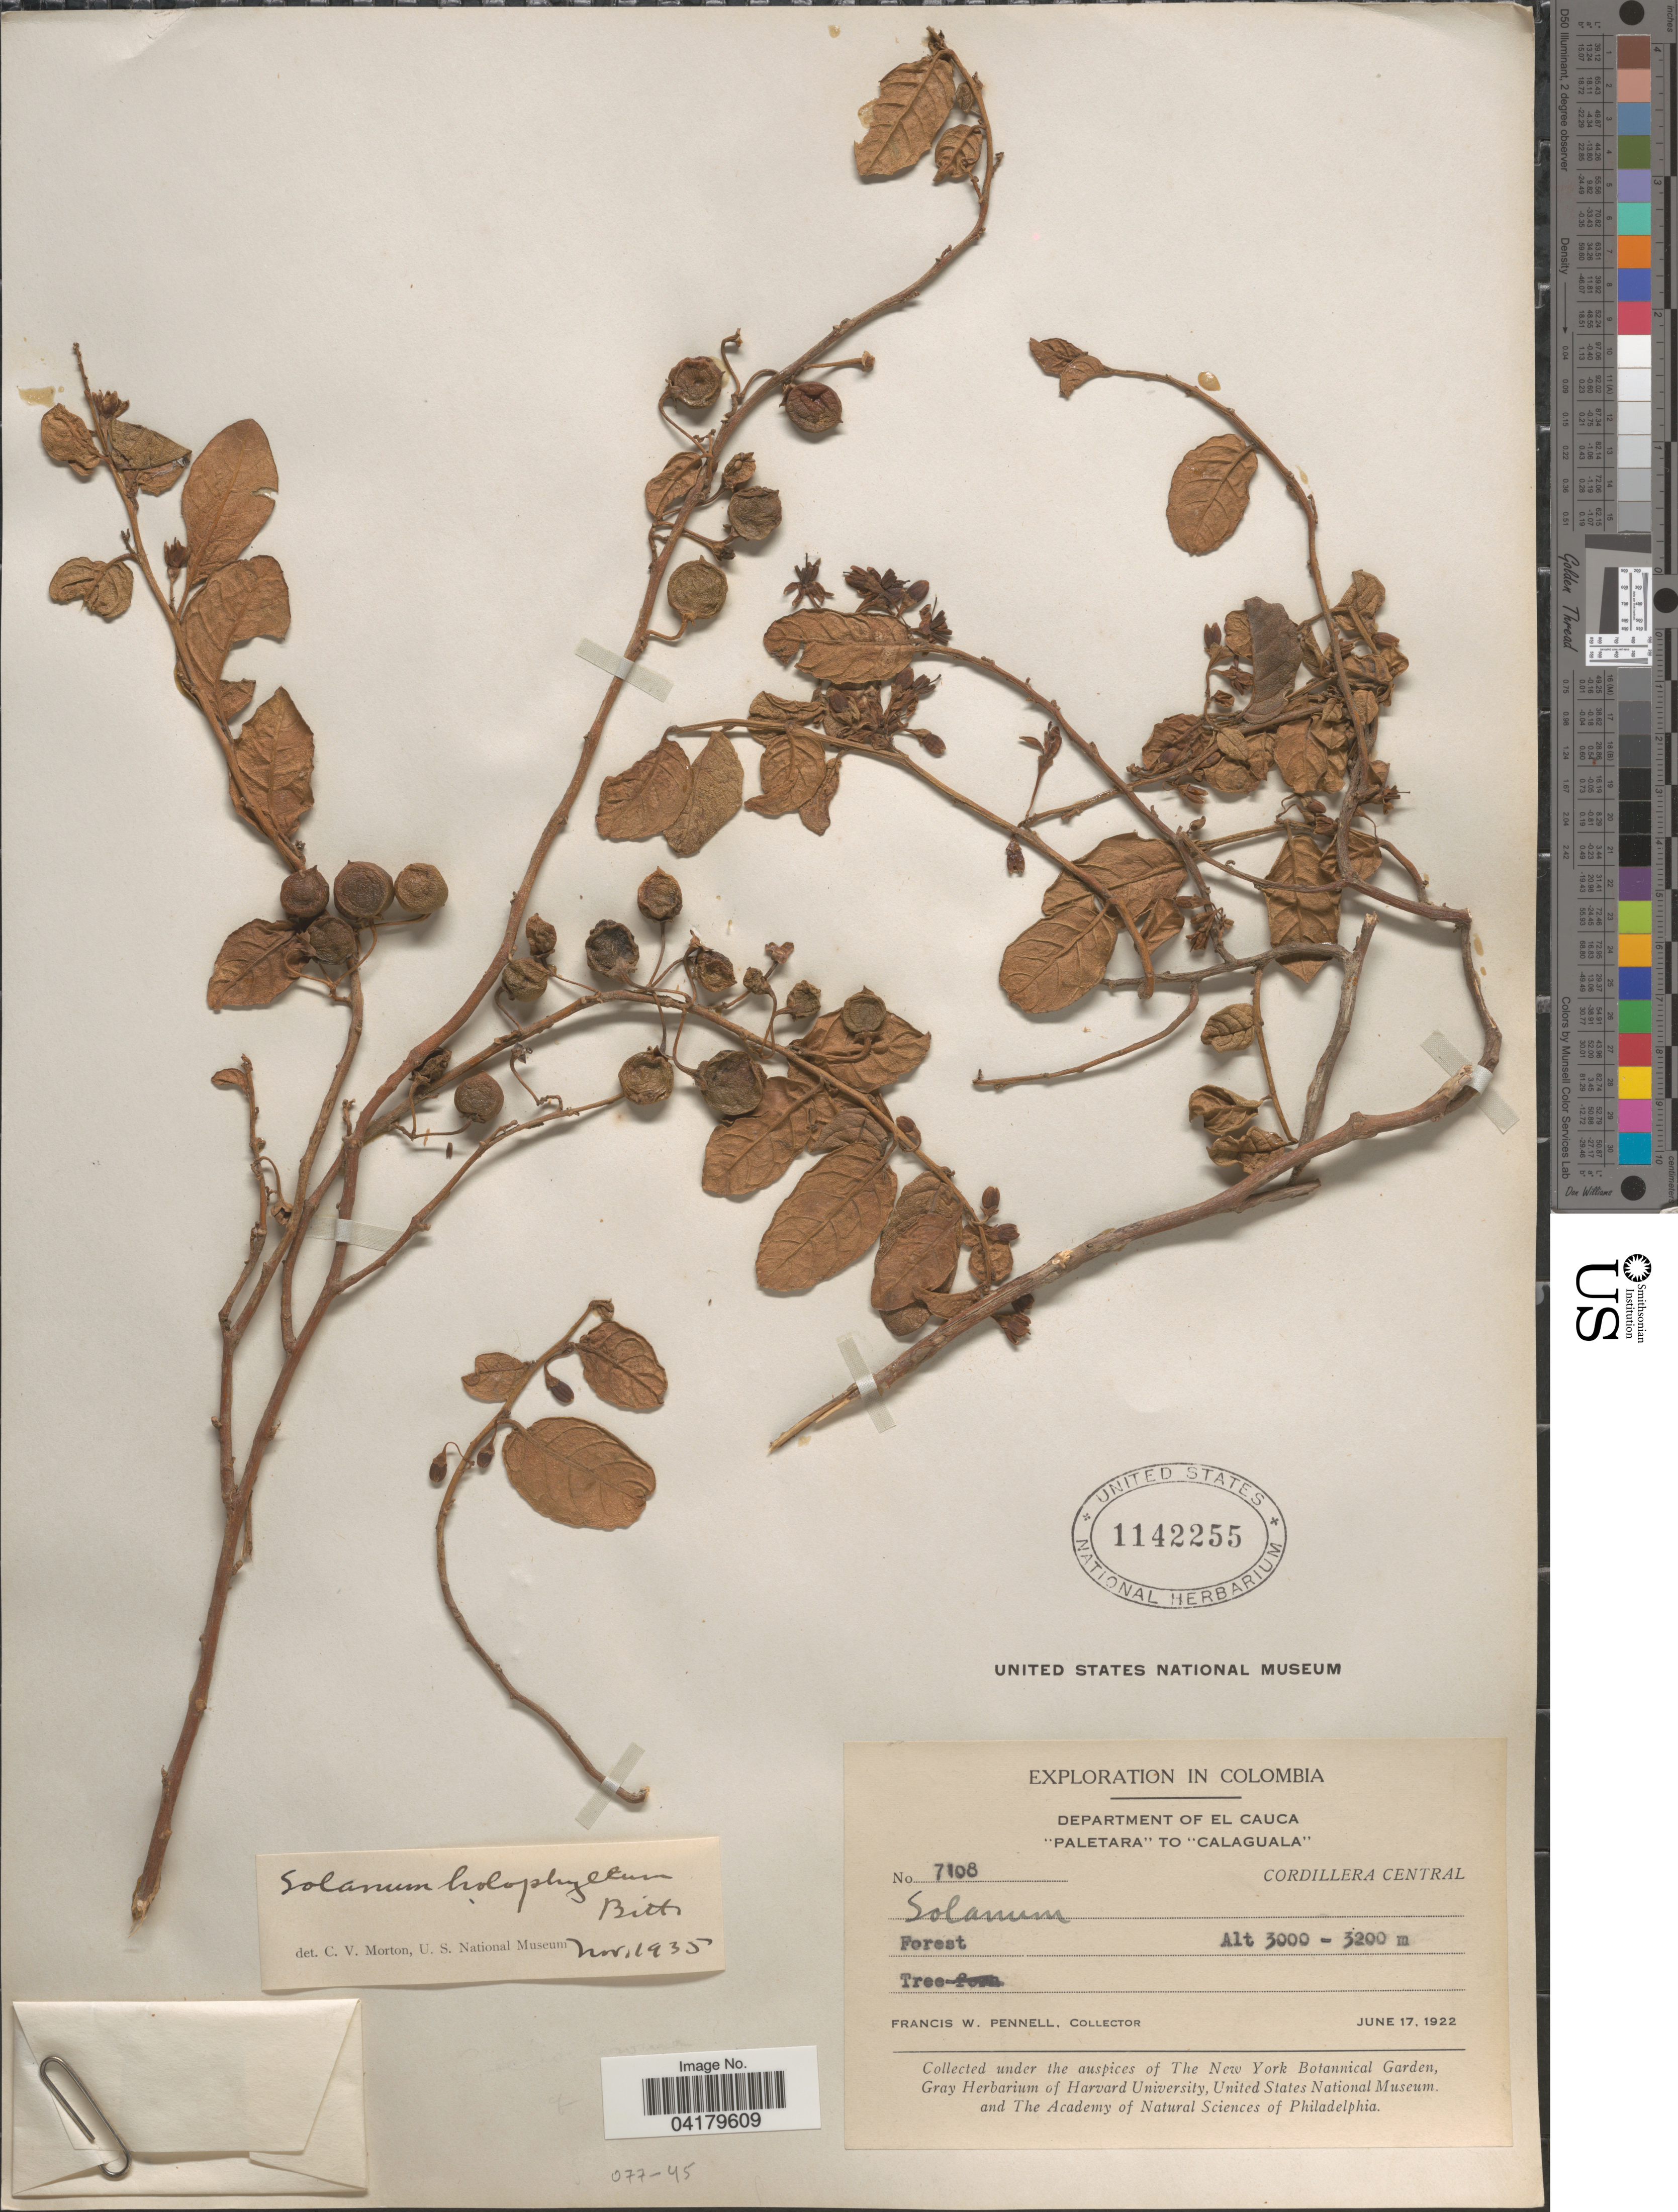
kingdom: Plantae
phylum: Tracheophyta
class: Magnoliopsida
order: Solanales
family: Solanaceae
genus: Solanum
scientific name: Solanum holophyllum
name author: Bitter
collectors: F. W. Pennell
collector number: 7108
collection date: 1922-06-17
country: Colombia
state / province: Cauca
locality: Exploration in Colombia. Department of El Cauca. 'Paletara" to "Calaguala. Cordillera Central.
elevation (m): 3000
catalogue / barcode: US 1142255